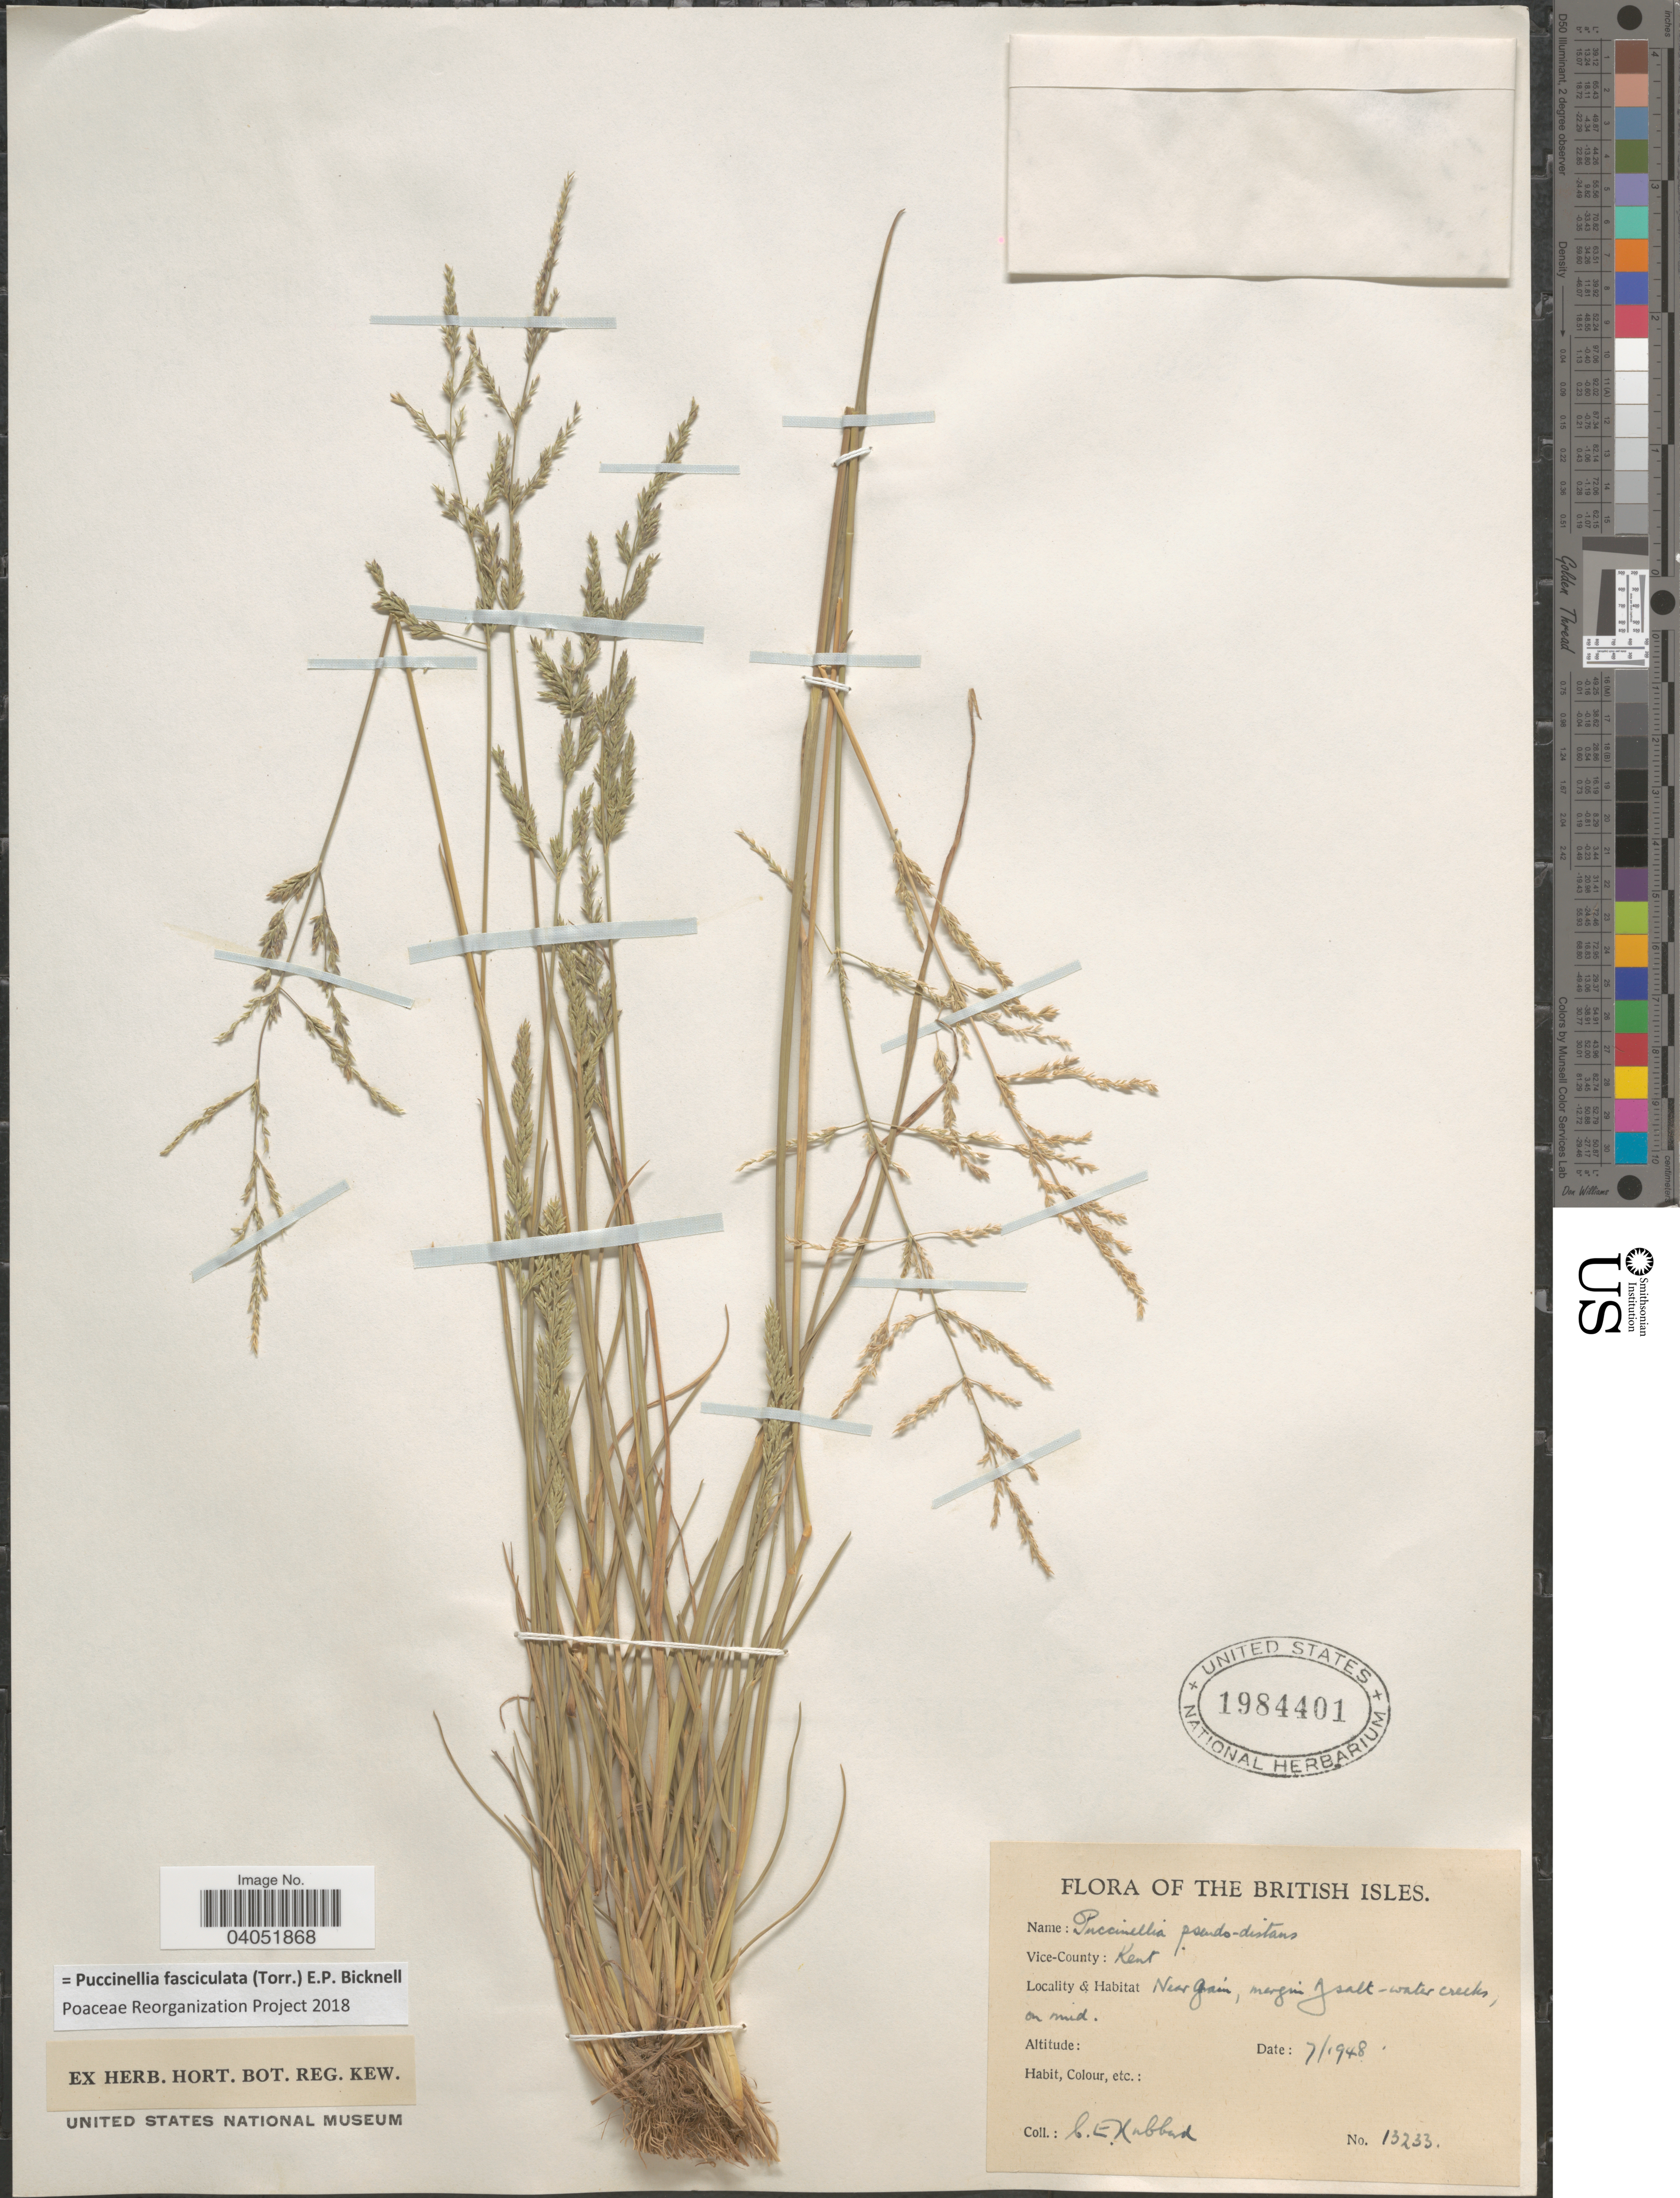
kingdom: Plantae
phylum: Tracheophyta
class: Liliopsida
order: Poales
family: Poaceae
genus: Puccinellia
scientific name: Puccinellia fasciculata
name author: (Torr.) E.P. Bicknell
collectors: C. E. Hubbard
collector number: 13233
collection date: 1948-07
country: United Kingdom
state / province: England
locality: The British Isles. Vice-County: Kent. Near Gain, margin of salt-water creeks.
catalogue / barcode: US 1984401